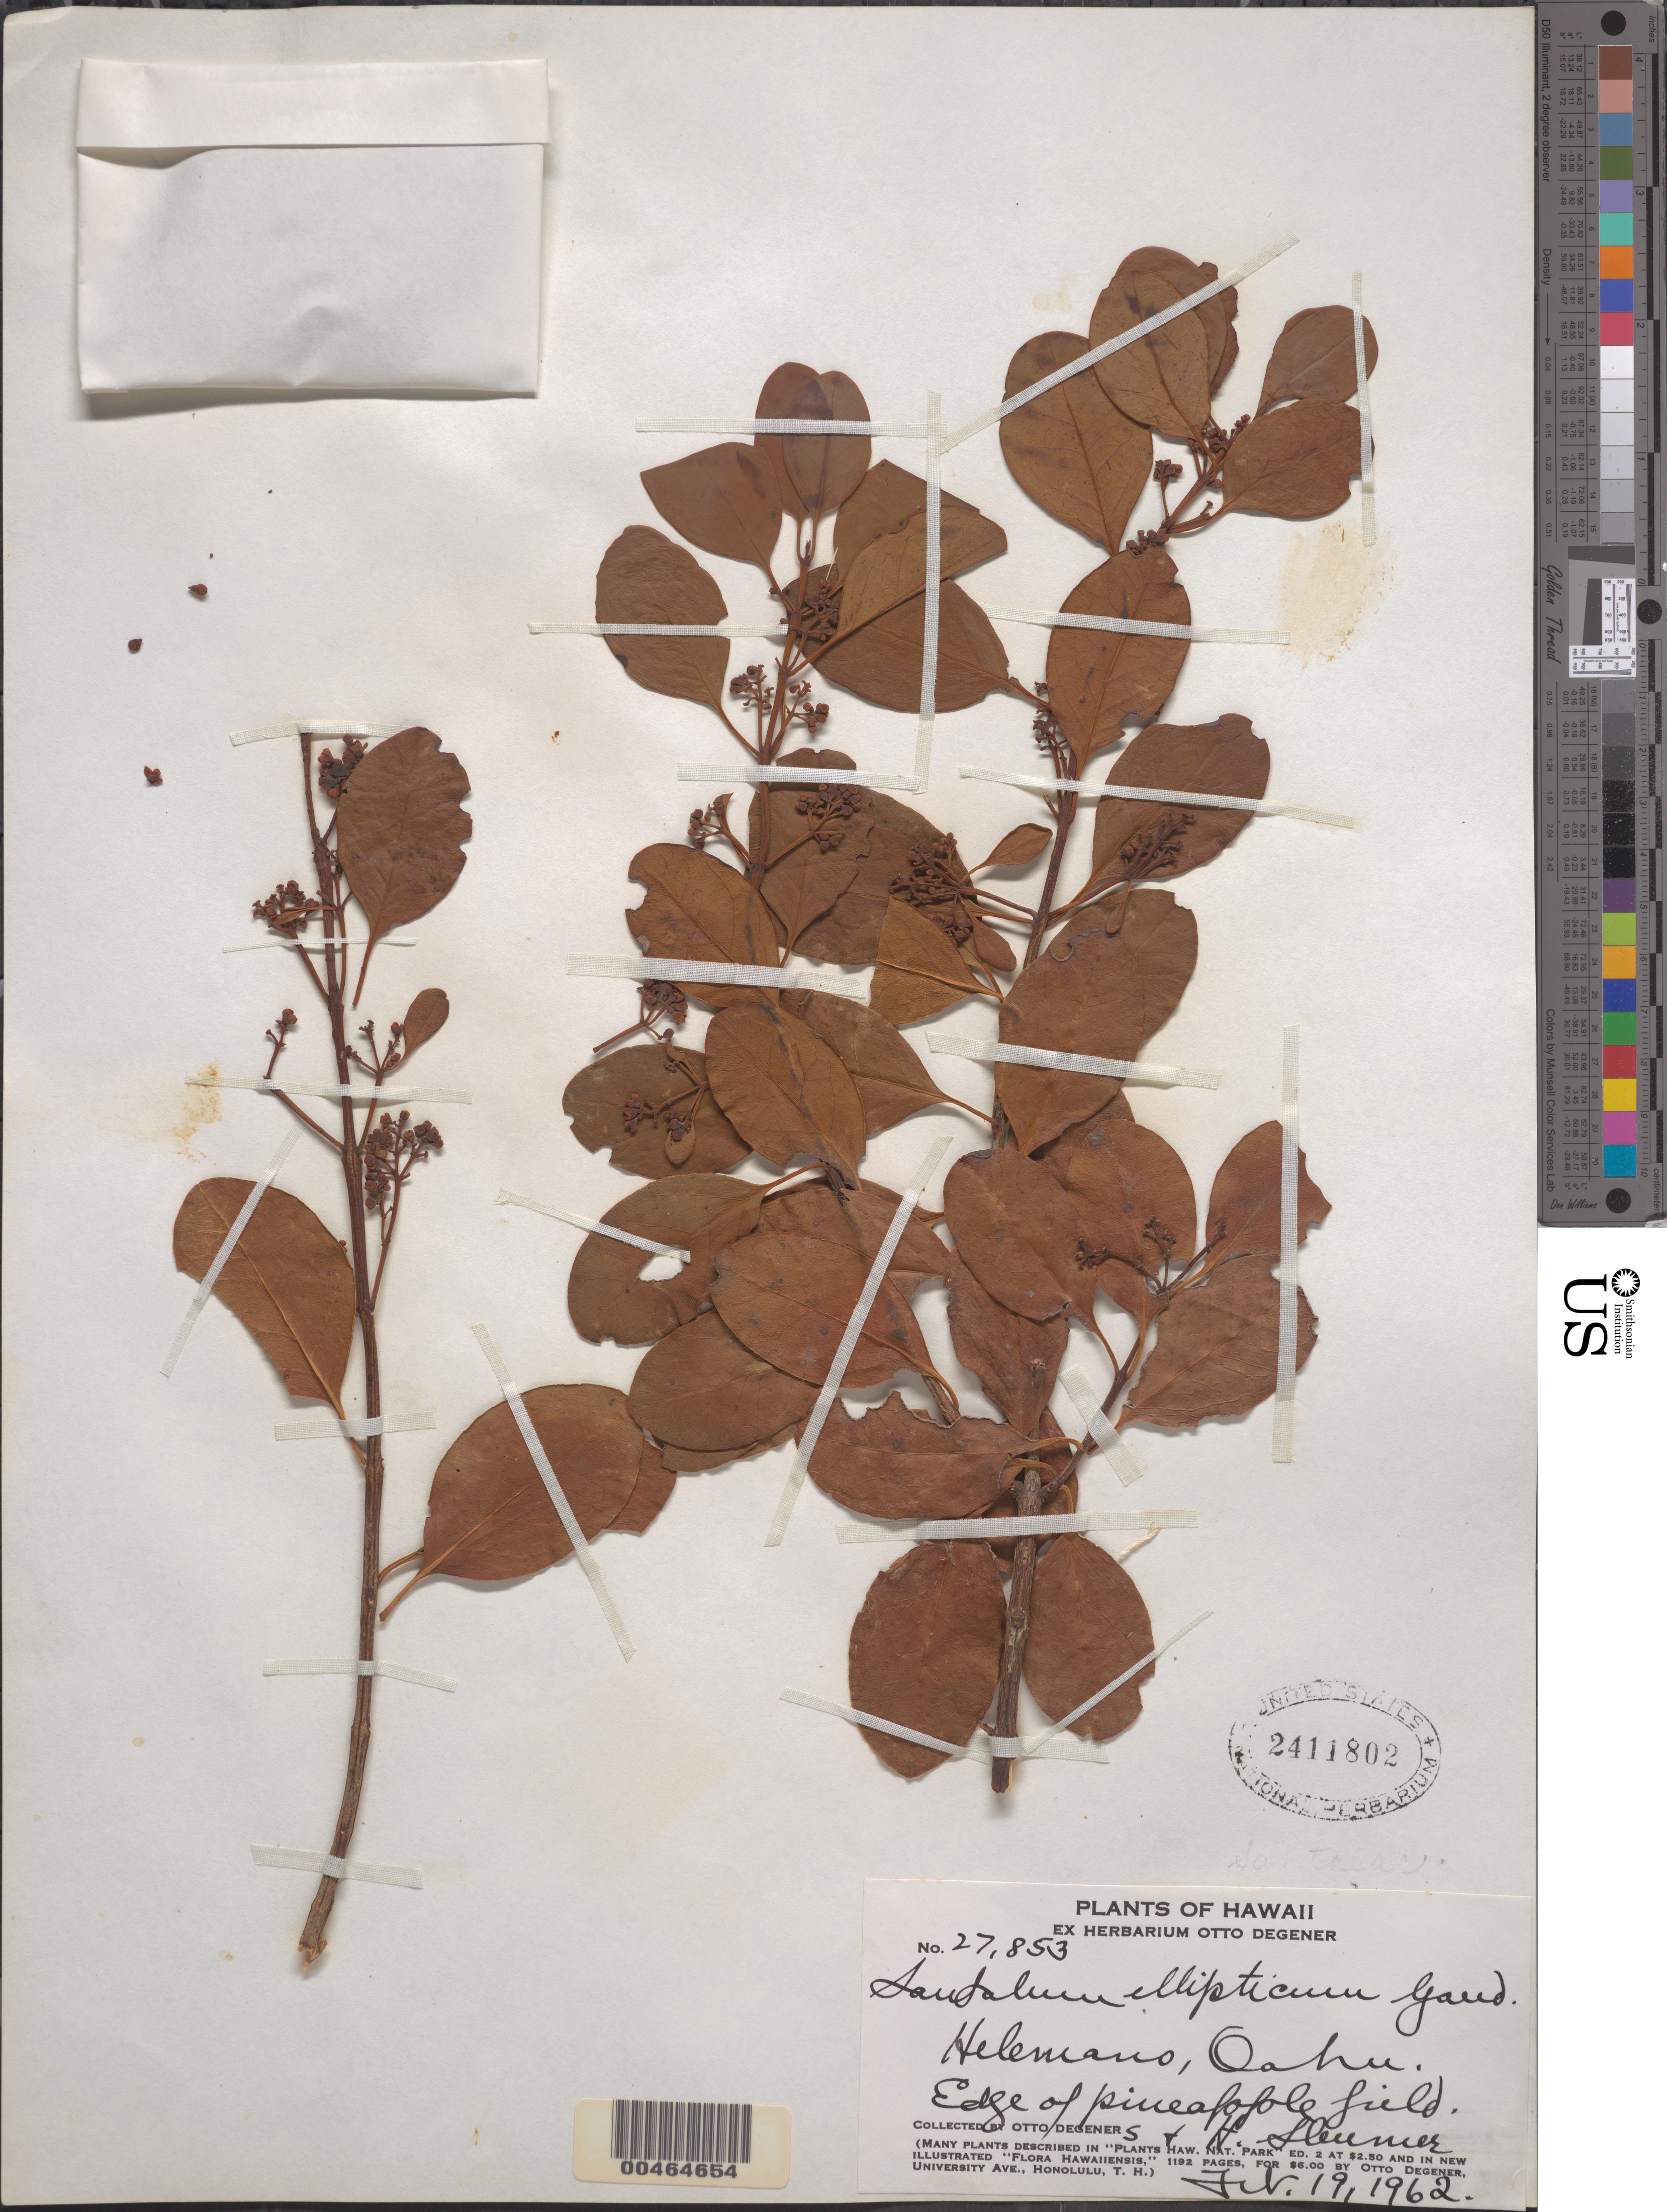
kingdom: Plantae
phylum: Tracheophyta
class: Magnoliopsida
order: Santalales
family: Santalaceae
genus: Santalum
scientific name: Santalum ellipticum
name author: Gaudich.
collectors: O. Degener, I. Degener & H. O. Sleumer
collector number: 27853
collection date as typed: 19 Feb 1962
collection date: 1962-02-19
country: United States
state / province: Hawaii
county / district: Honolulu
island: Oahu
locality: Helemano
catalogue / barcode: US 2411802